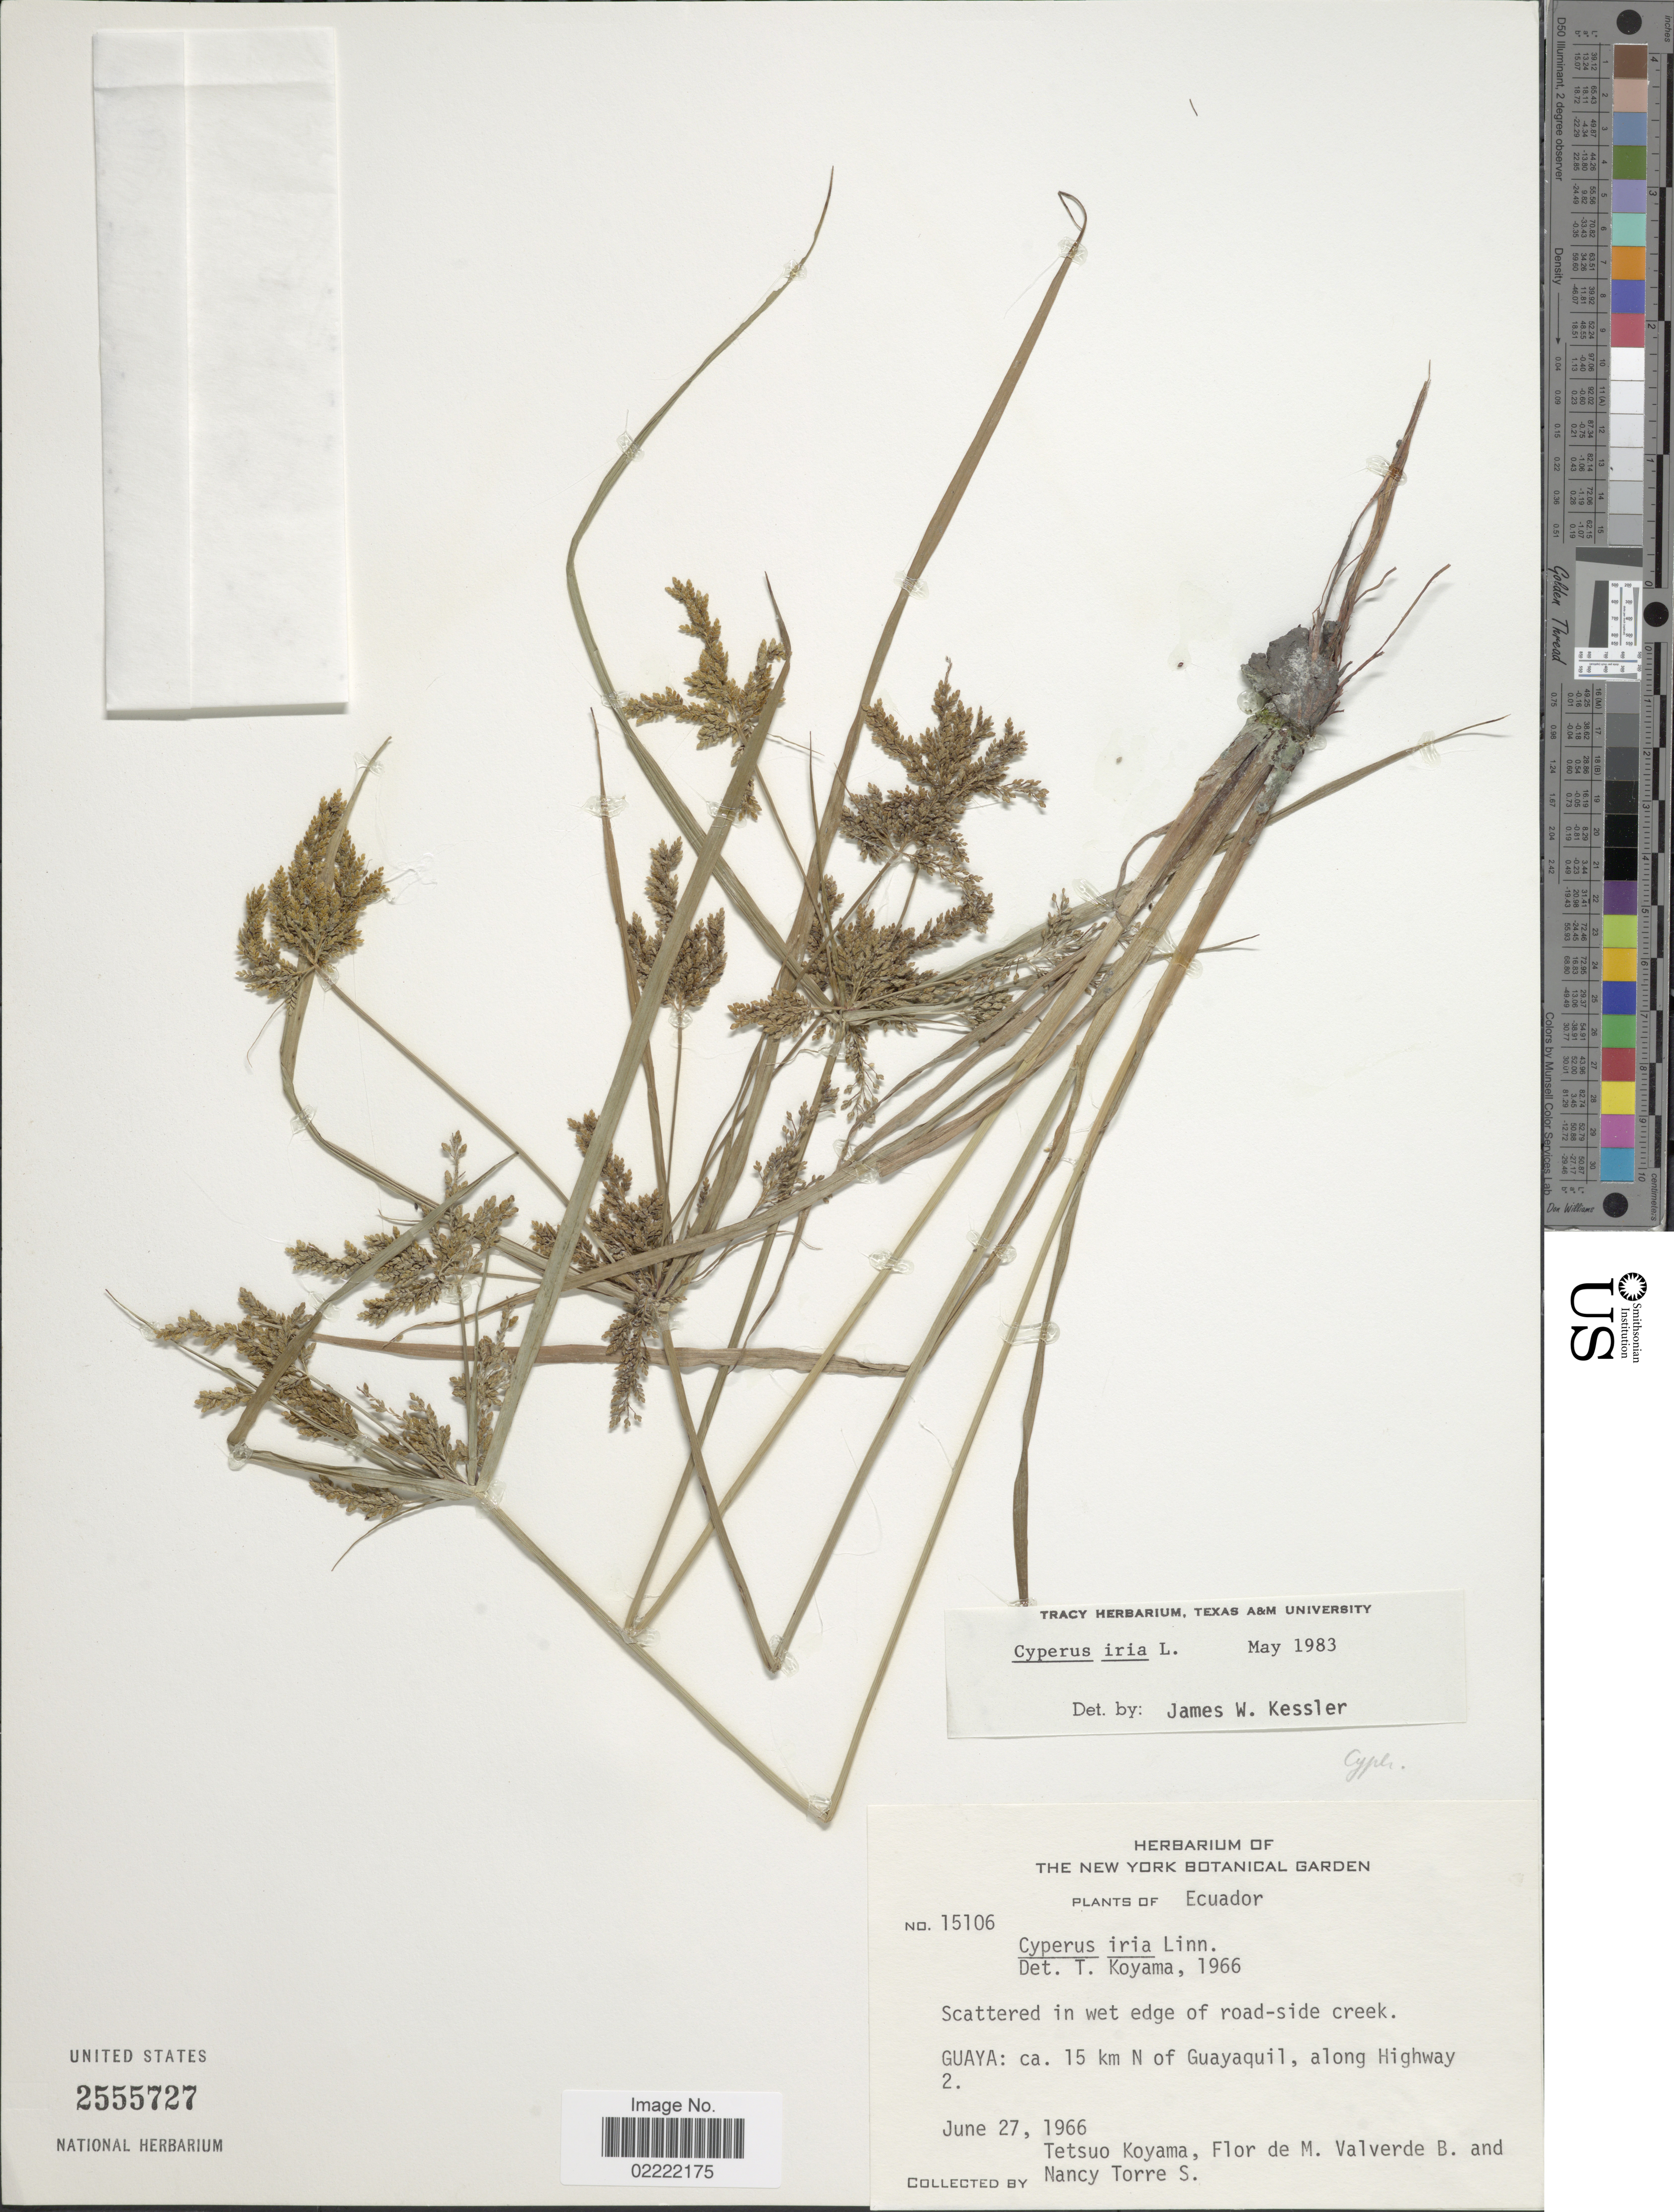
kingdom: Plantae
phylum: Tracheophyta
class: Liliopsida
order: Poales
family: Cyperaceae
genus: Cyperus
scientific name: Cyperus iria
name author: L.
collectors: T. Koyama, F. M. Valverde & N. Torre S.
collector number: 15106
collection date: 1966-06-27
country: Ecuador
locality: Guaya: ca. 15 km N of Guayaquil, along Highway 2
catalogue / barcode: US 2555727